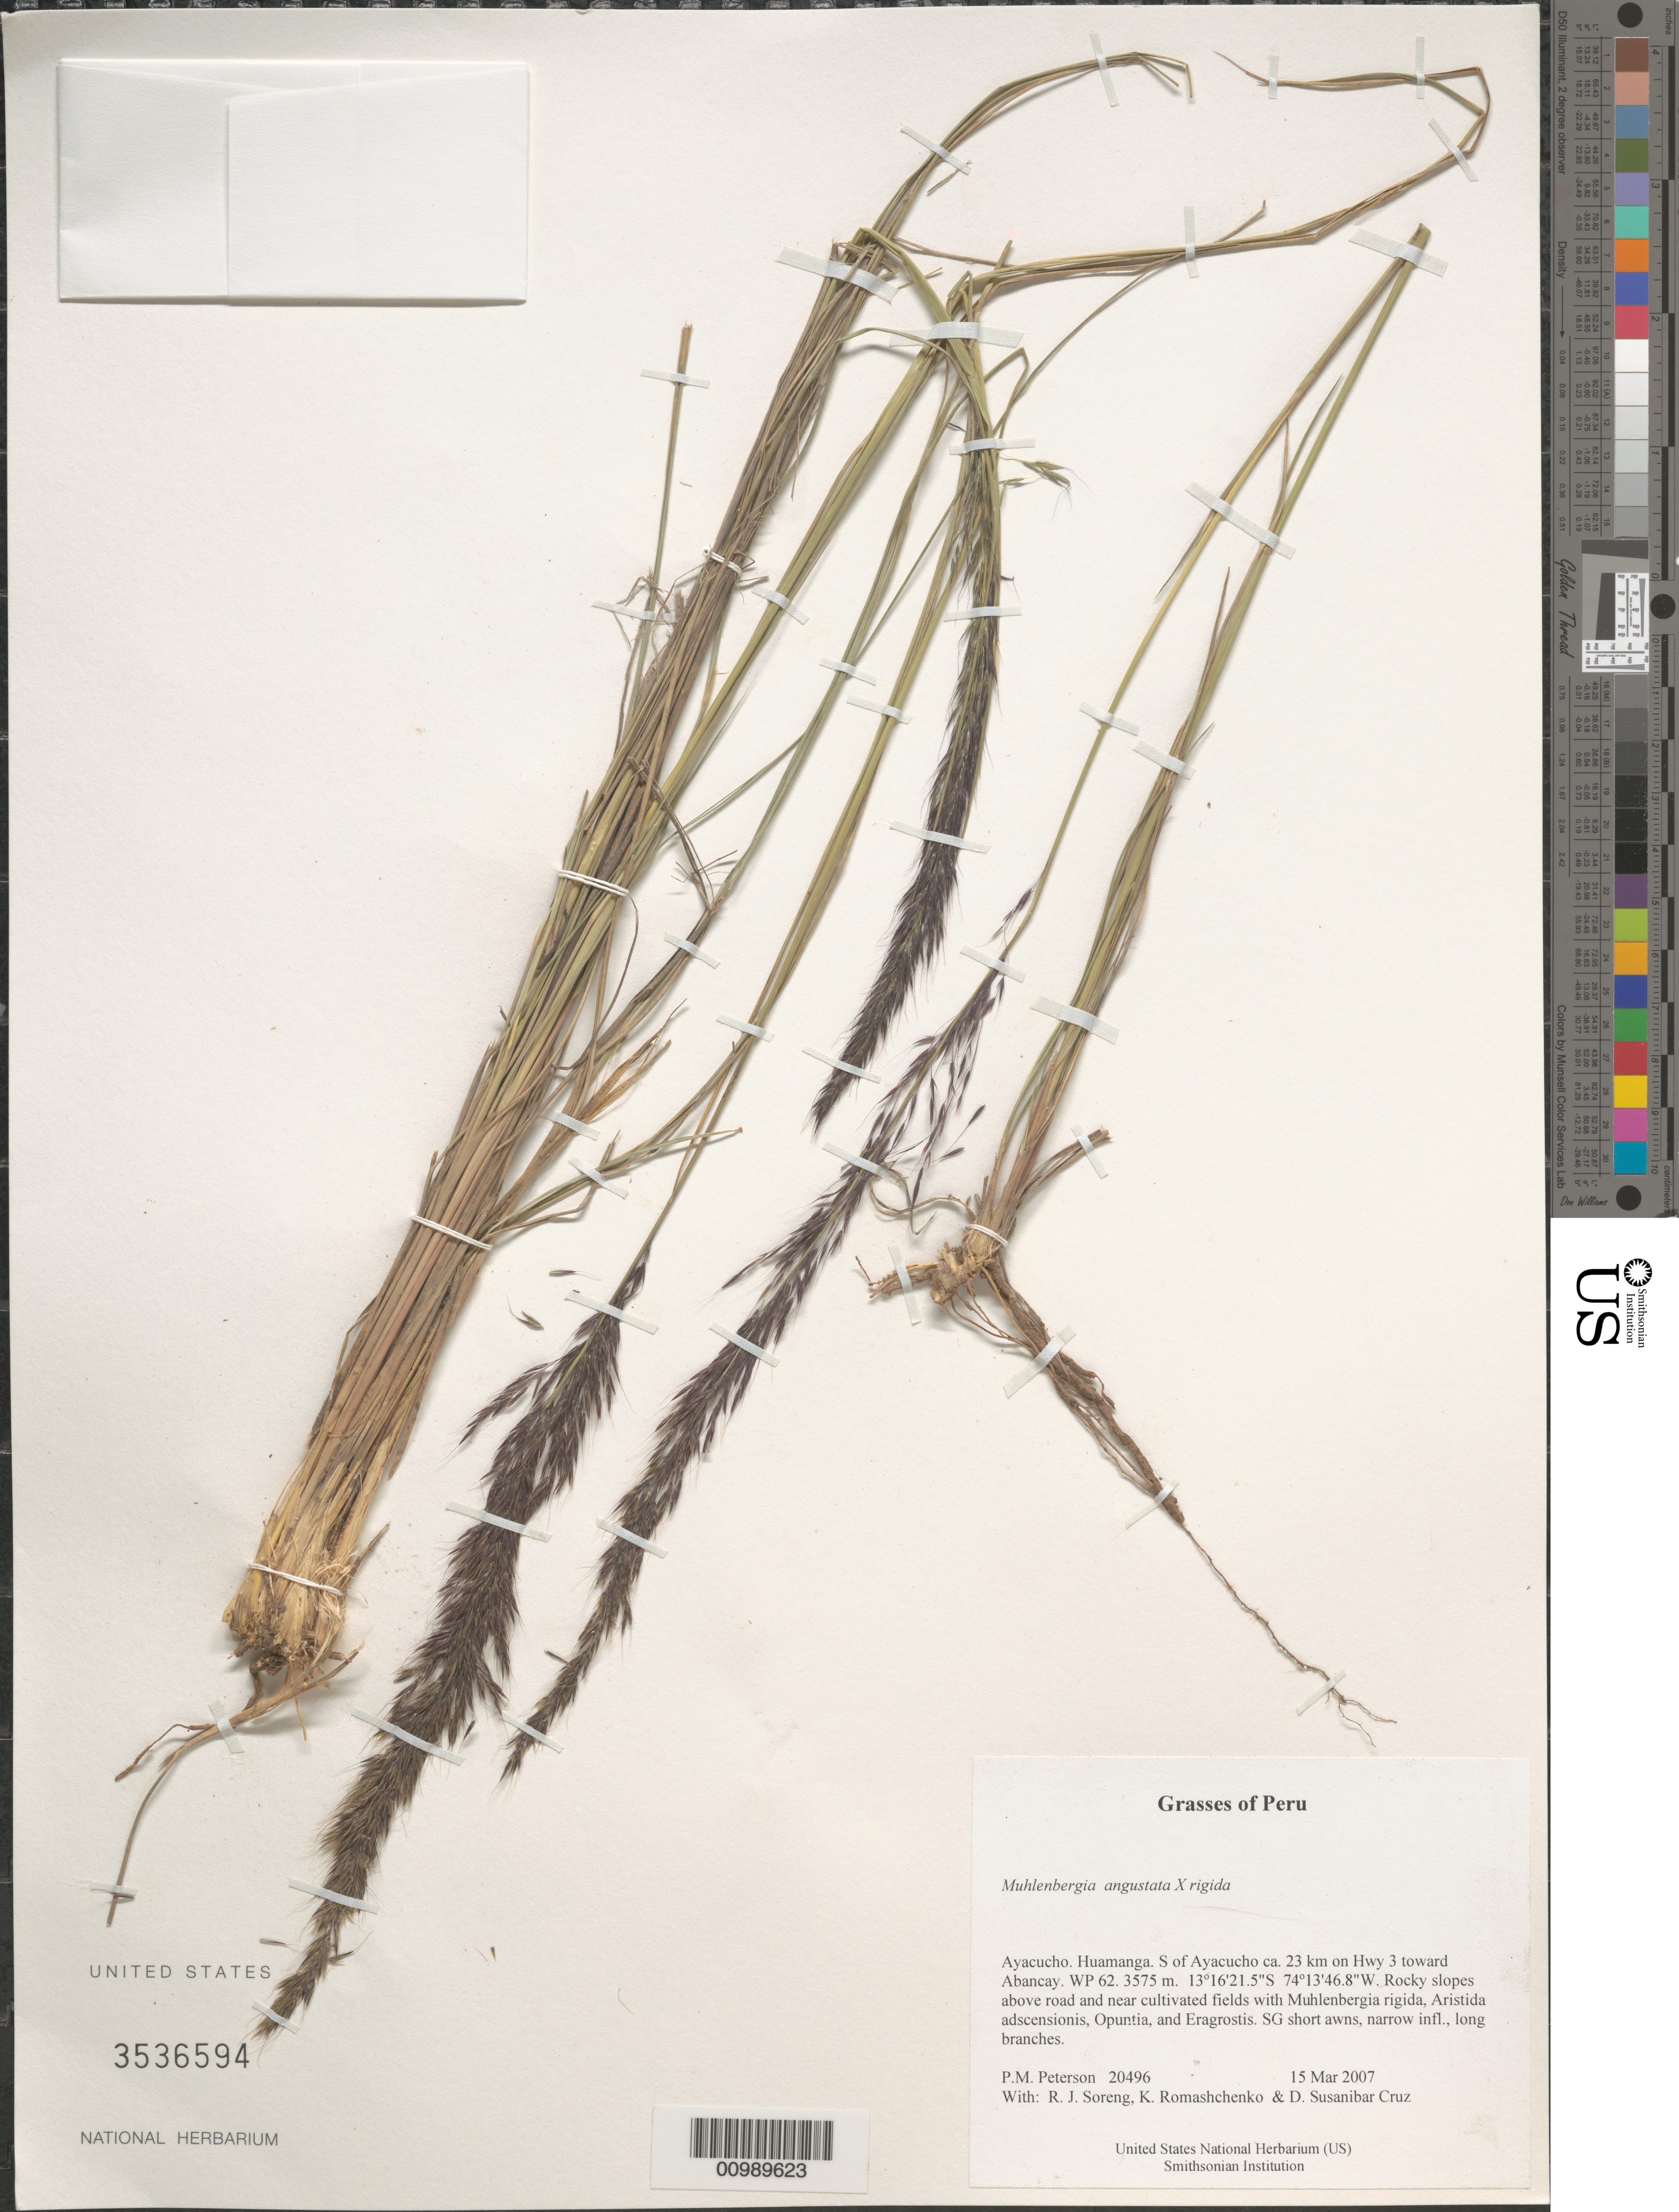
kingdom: Plantae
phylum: Tracheophyta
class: Liliopsida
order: Poales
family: Poaceae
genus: Muhlenbergia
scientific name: Muhlenbergia coerulea x M. rigida (Kunth) Kunth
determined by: Peterson, Paul M., (BOT), Smithsonian Institution - National Museum of Natural History (UNITED STATES)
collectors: P. M. Peterson, R. J. Soreng, K. Romashchenko & D. Susanibar Cruz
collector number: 20496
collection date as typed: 15 Mar 2007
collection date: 2007-03-15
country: Peru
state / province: Ayacucho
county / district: Huamanga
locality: S of Ayacucho ca. 23 km on Hwy 3 toward Abancay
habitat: Rocky slopes above road and near cultivated fields with Muhlenbergia rigida, Aristida adscensionis, Opuntia, and Eragrostis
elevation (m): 3575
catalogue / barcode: US 3536594